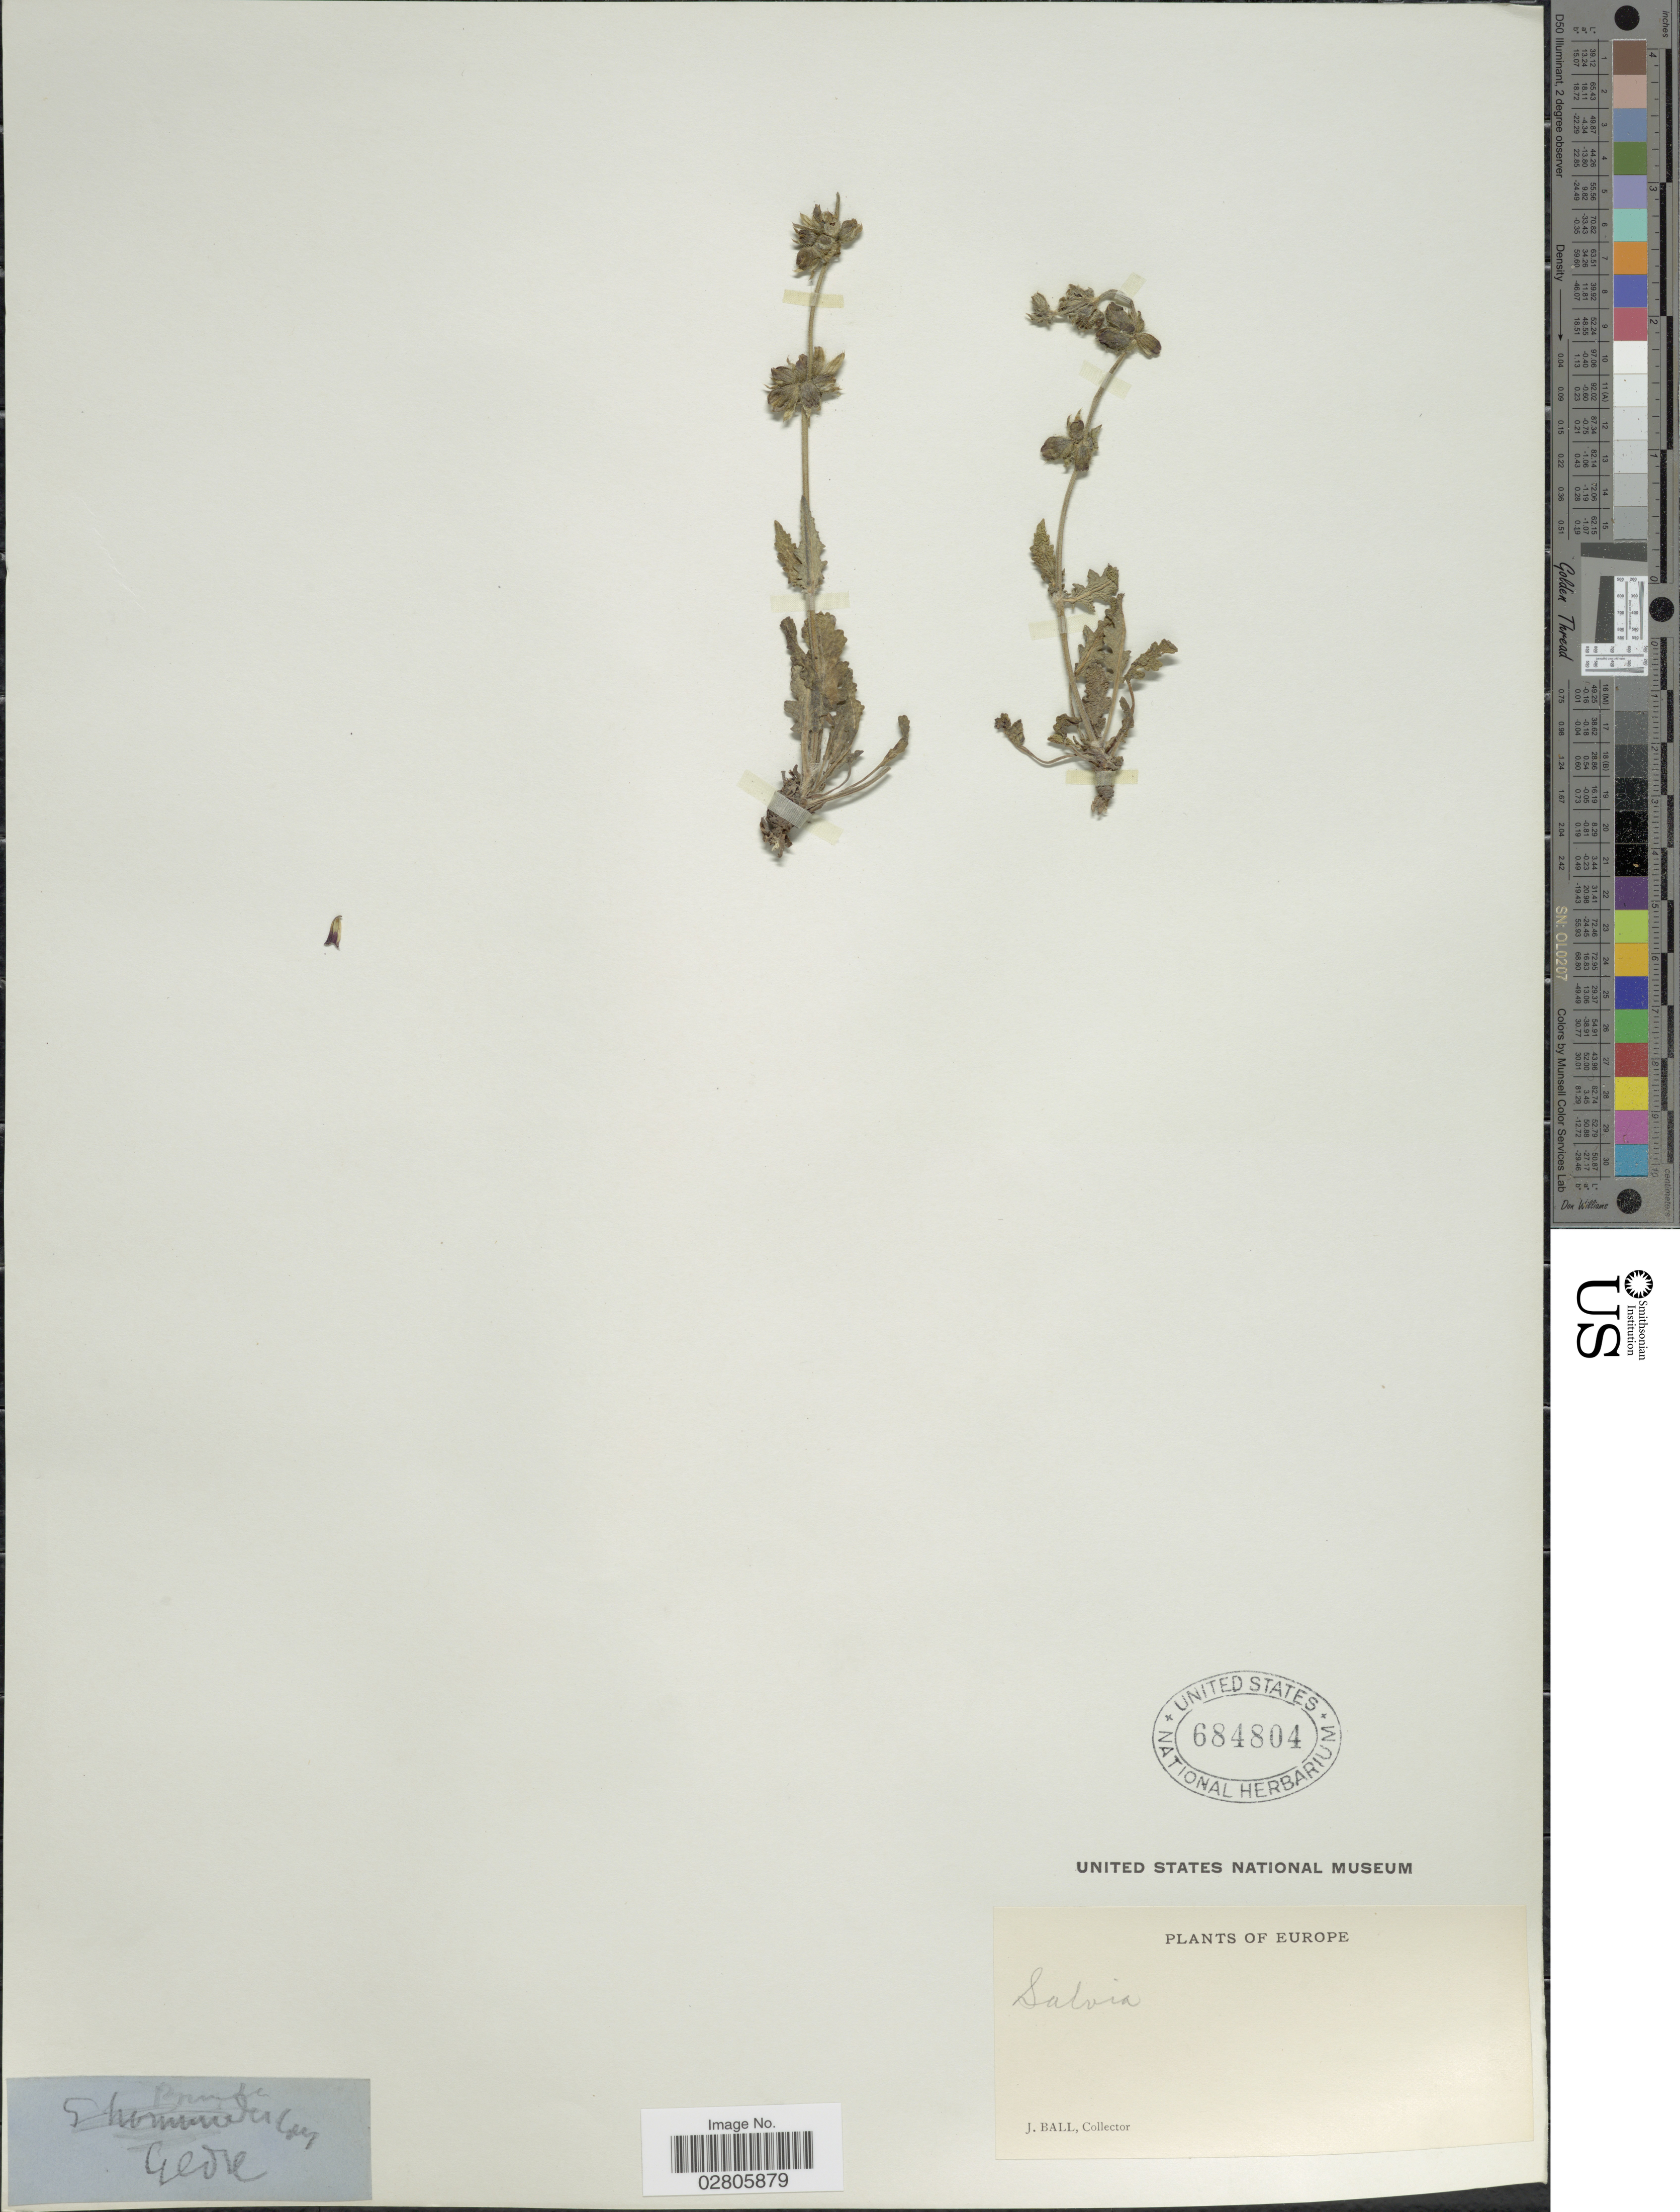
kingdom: Plantae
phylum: Tracheophyta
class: Magnoliopsida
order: Lamiales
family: Lamiaceae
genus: Salvia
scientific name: Salvia sp.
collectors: J. Ball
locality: Europe. [illegible text]. Gedie.[interpreted]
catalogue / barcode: US 684804